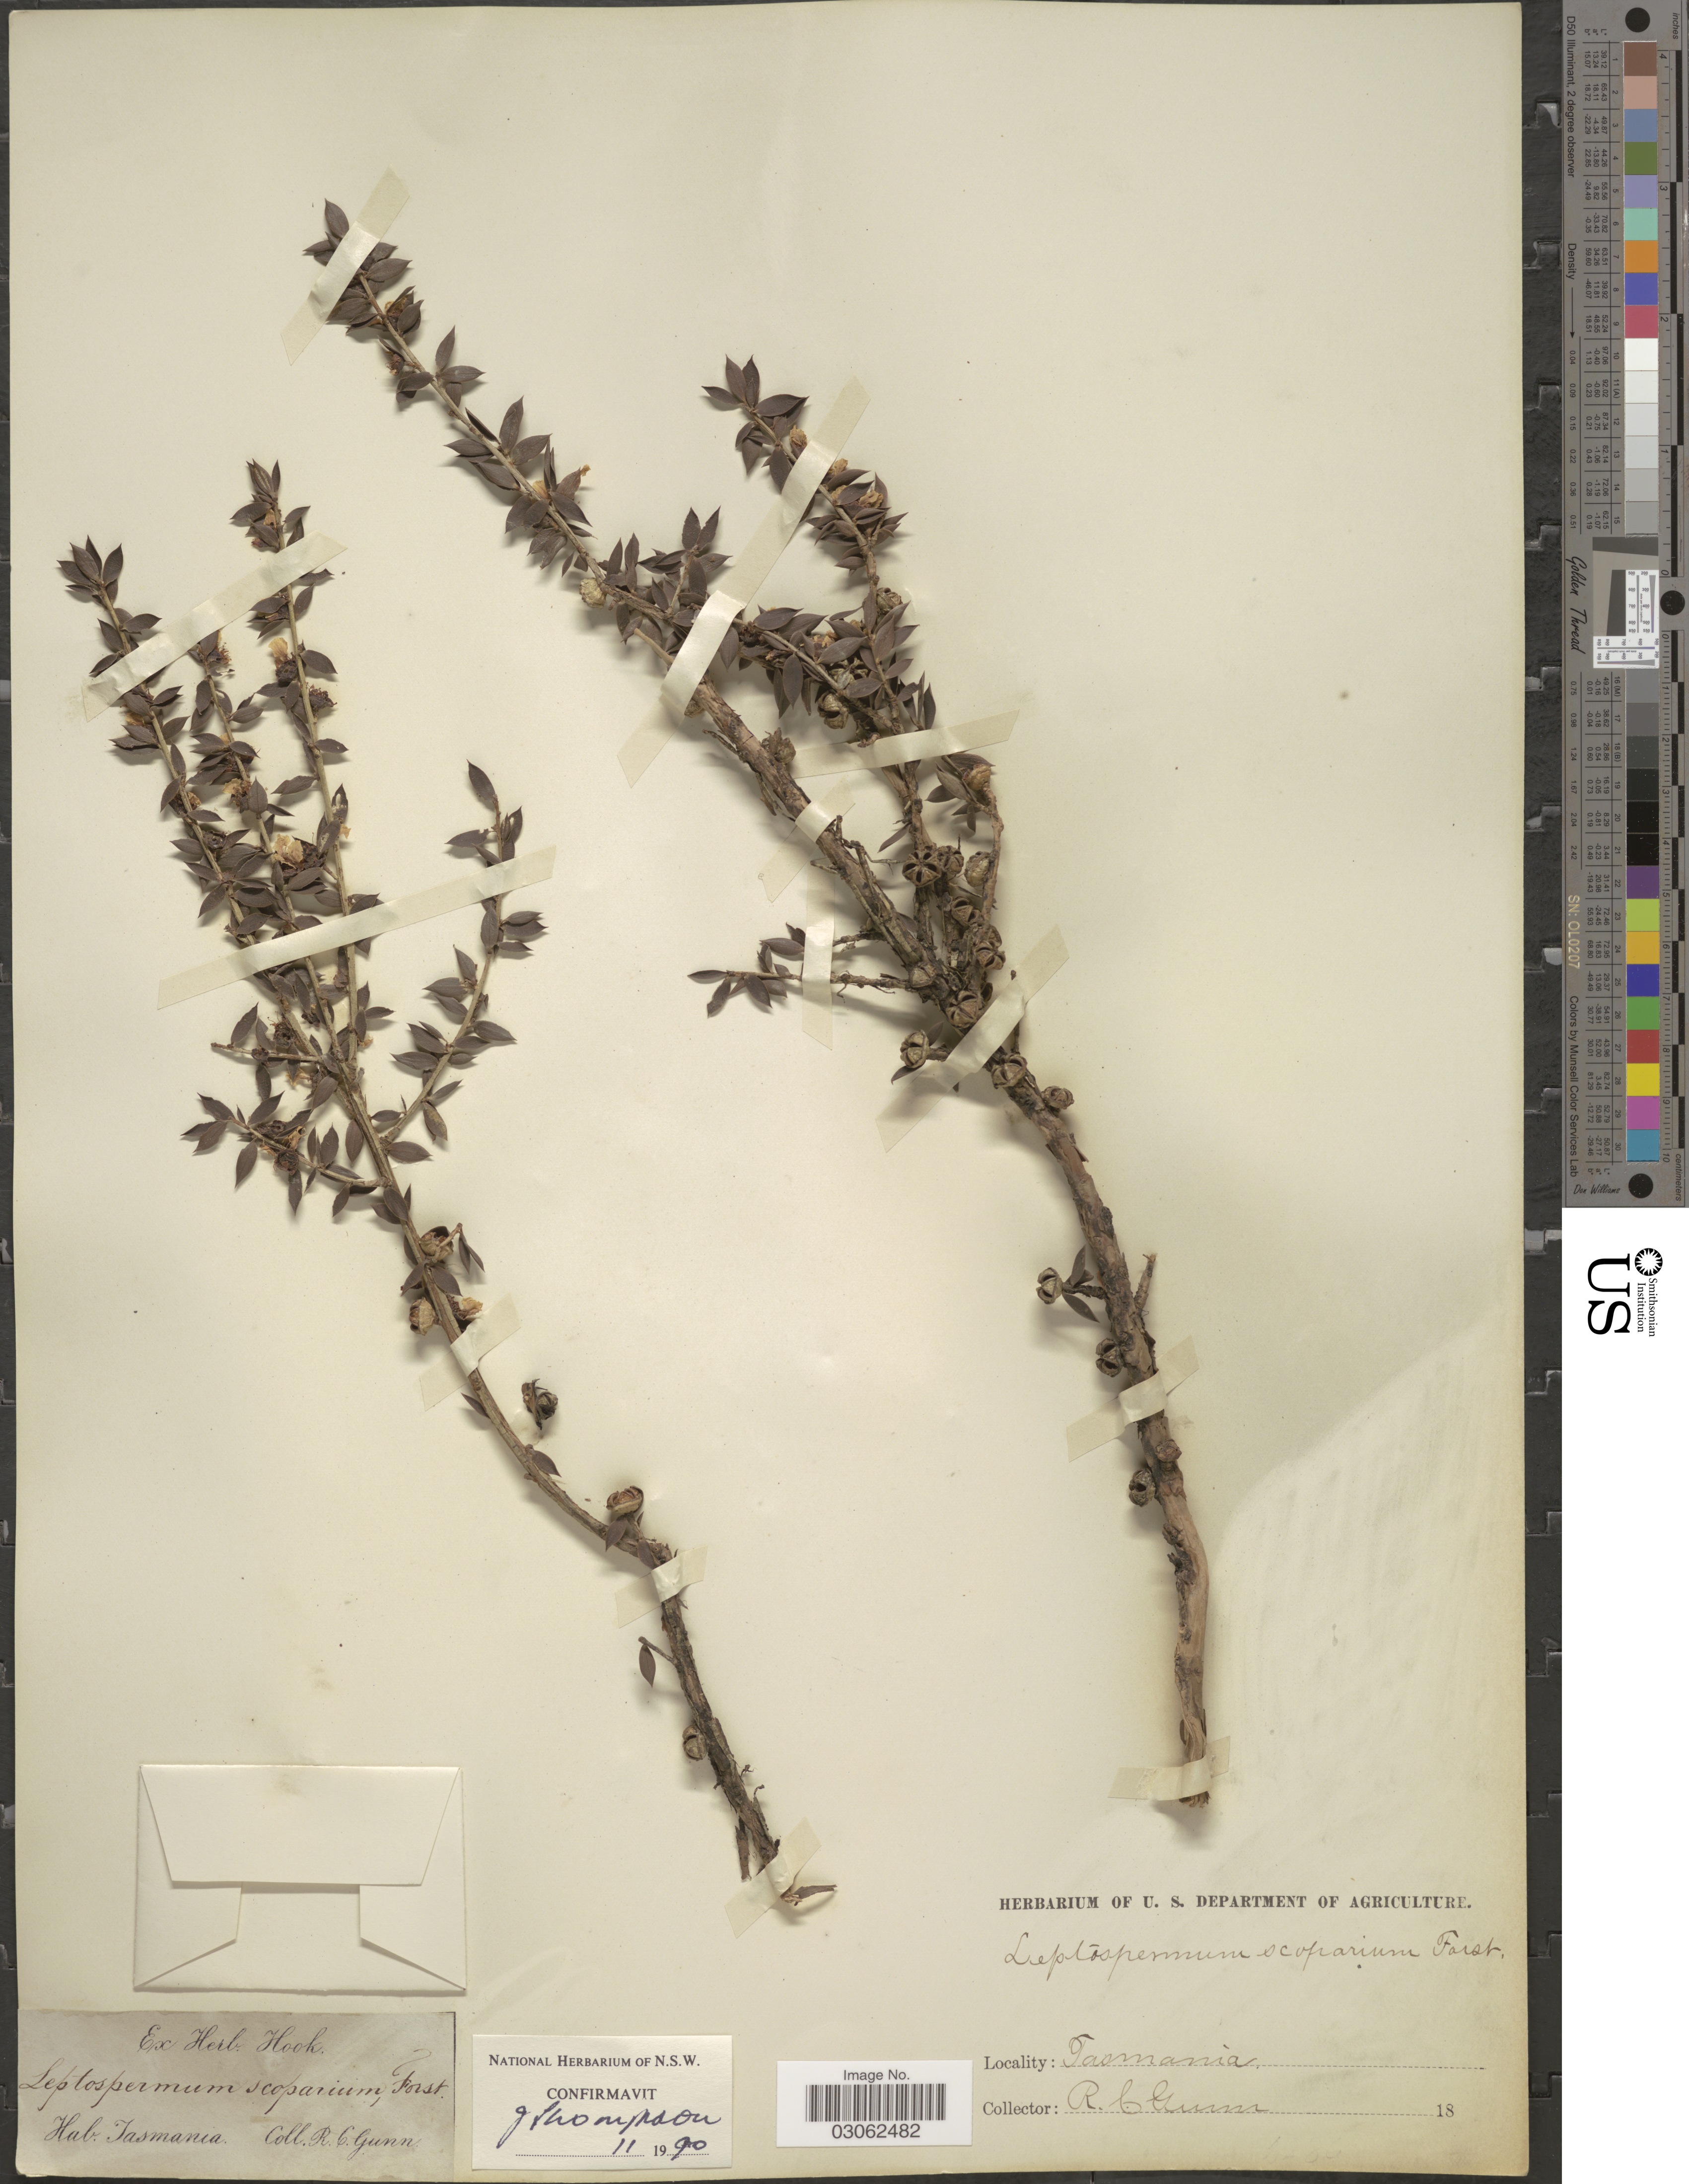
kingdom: Plantae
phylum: Tracheophyta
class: Magnoliopsida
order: Myrtales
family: Myrtaceae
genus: Leptospermum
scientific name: Leptospermum scoparium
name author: J.R. Forst. & G. Forst.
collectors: R. Gunn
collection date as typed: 18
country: Australia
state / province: Tasmania